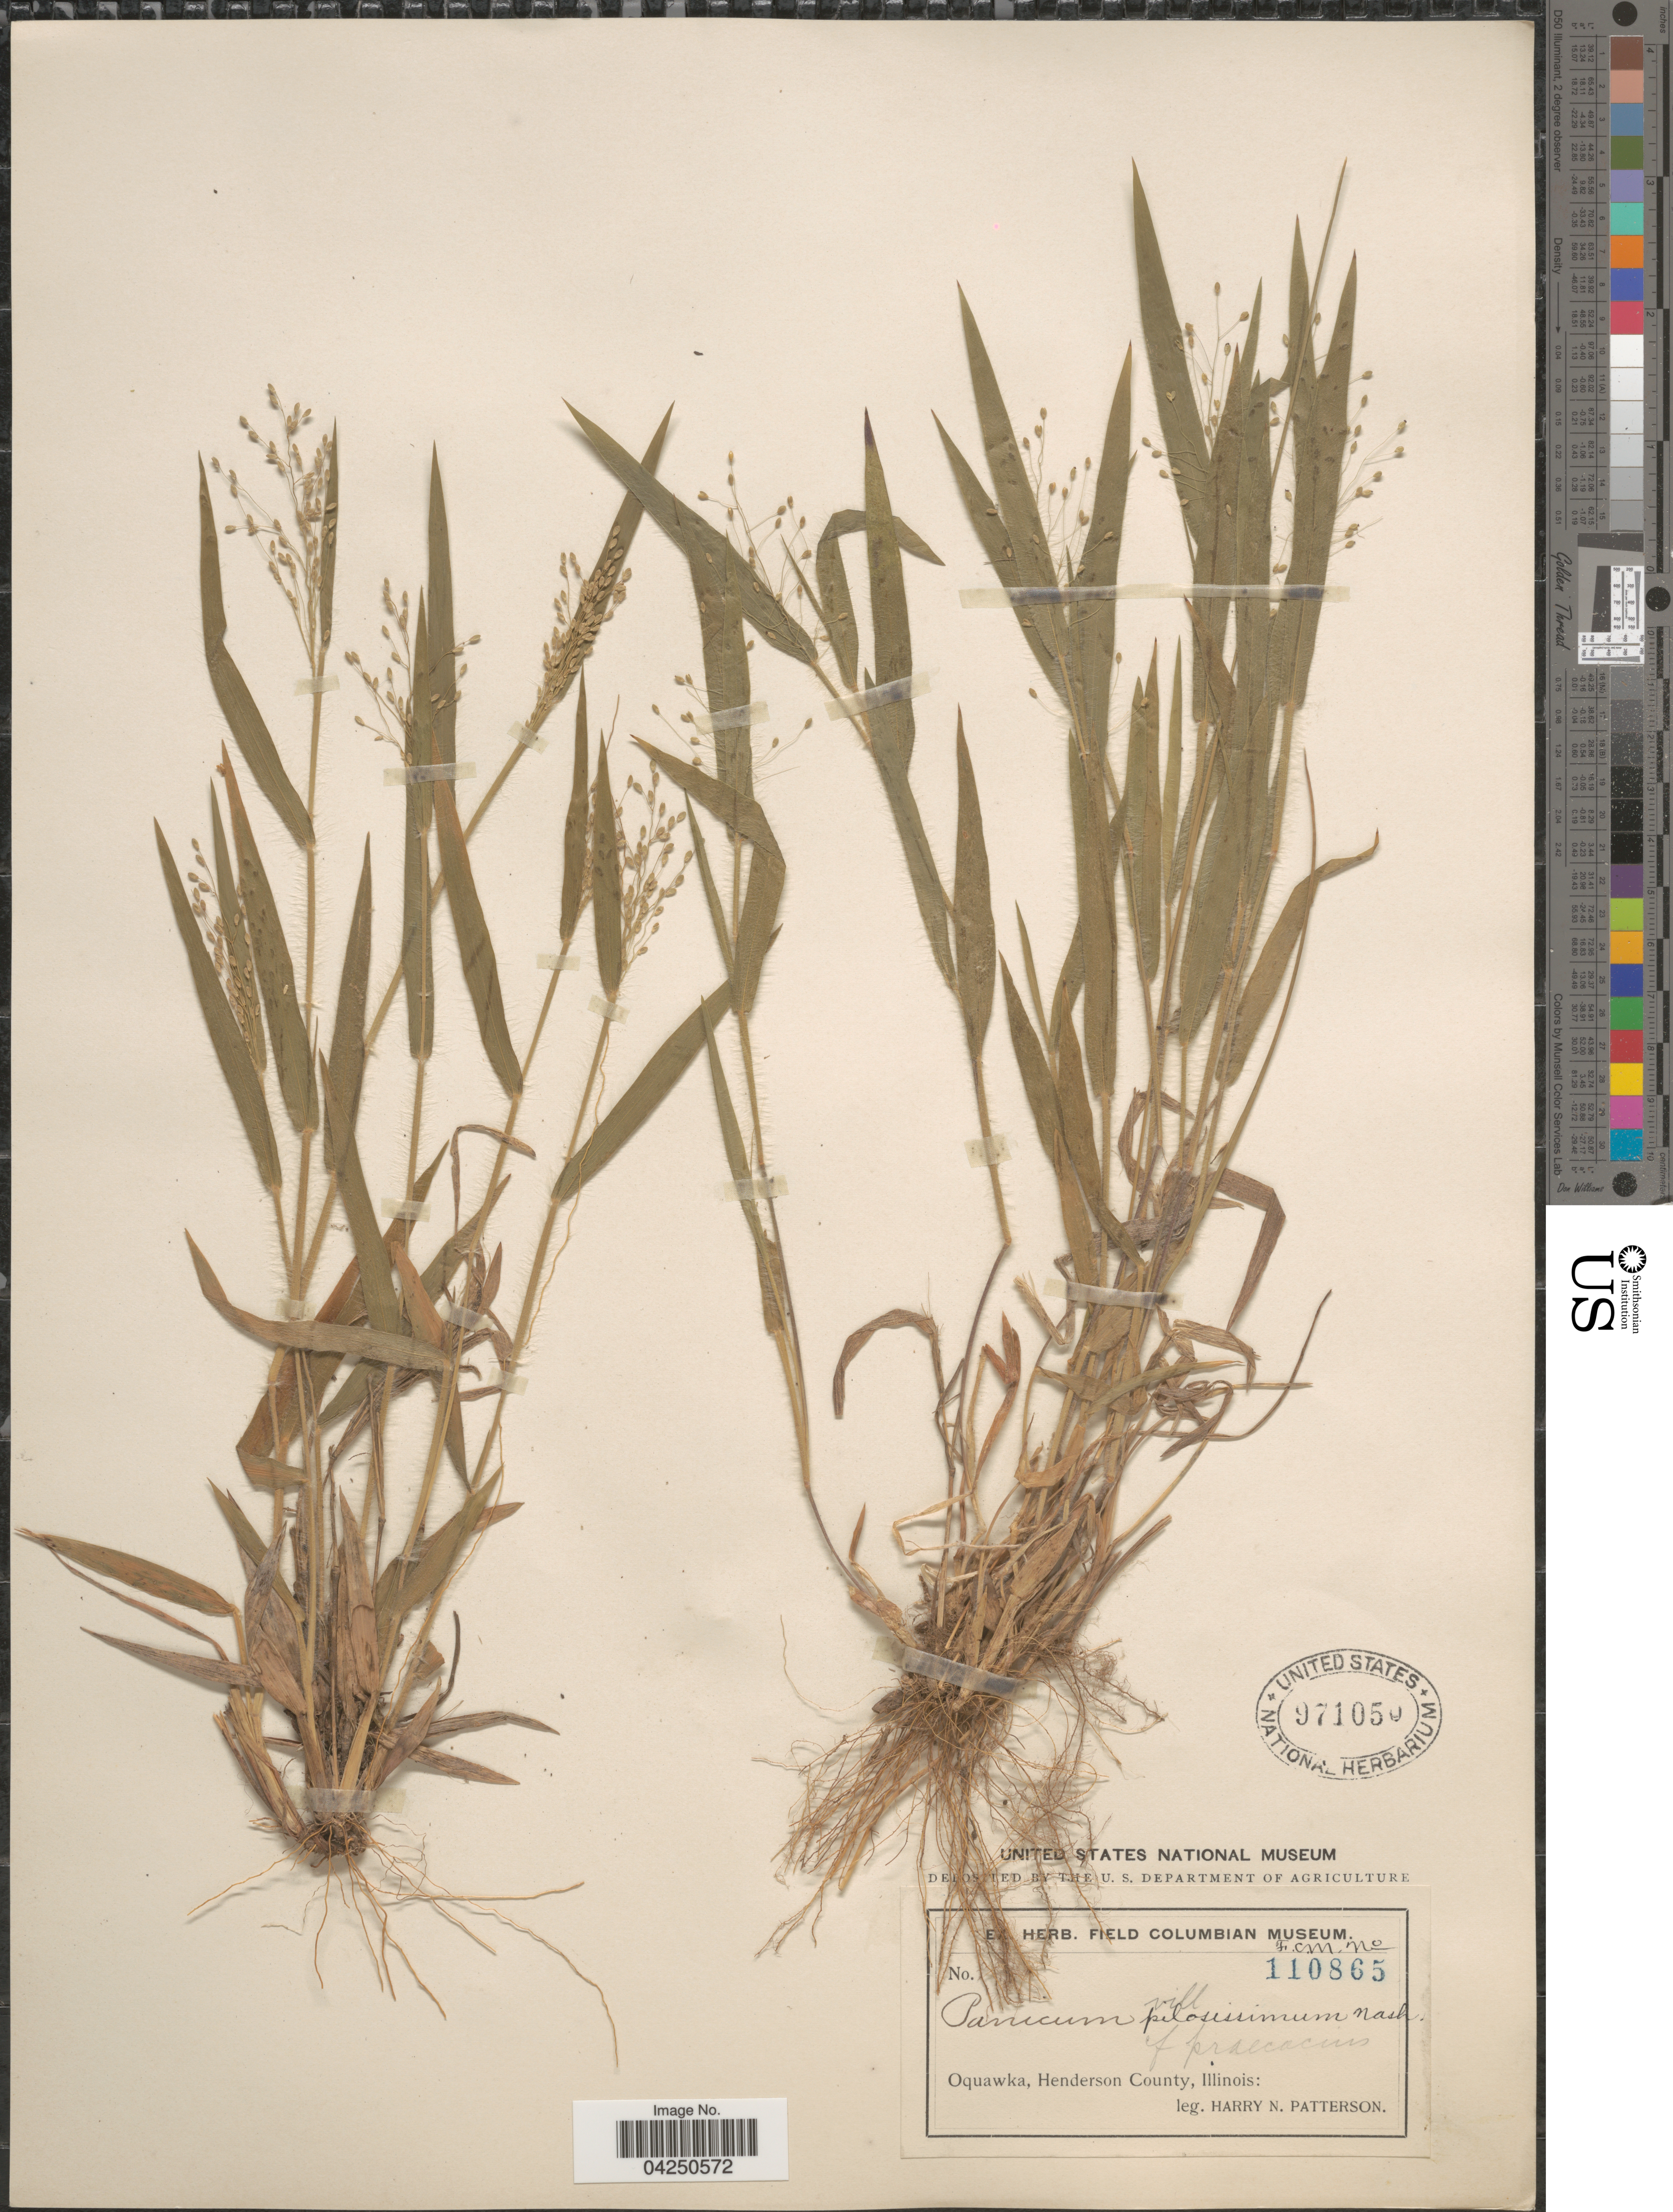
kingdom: Plantae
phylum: Tracheophyta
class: Liliopsida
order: Poales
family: Poaceae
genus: Dichanthelium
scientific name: Dichanthelium acuminatum var. acuminatum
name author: (Sw.) Gould & C.A. Clark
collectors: H. N. Patterson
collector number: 110865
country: United States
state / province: Illinois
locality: Oquawka, Henderson County.